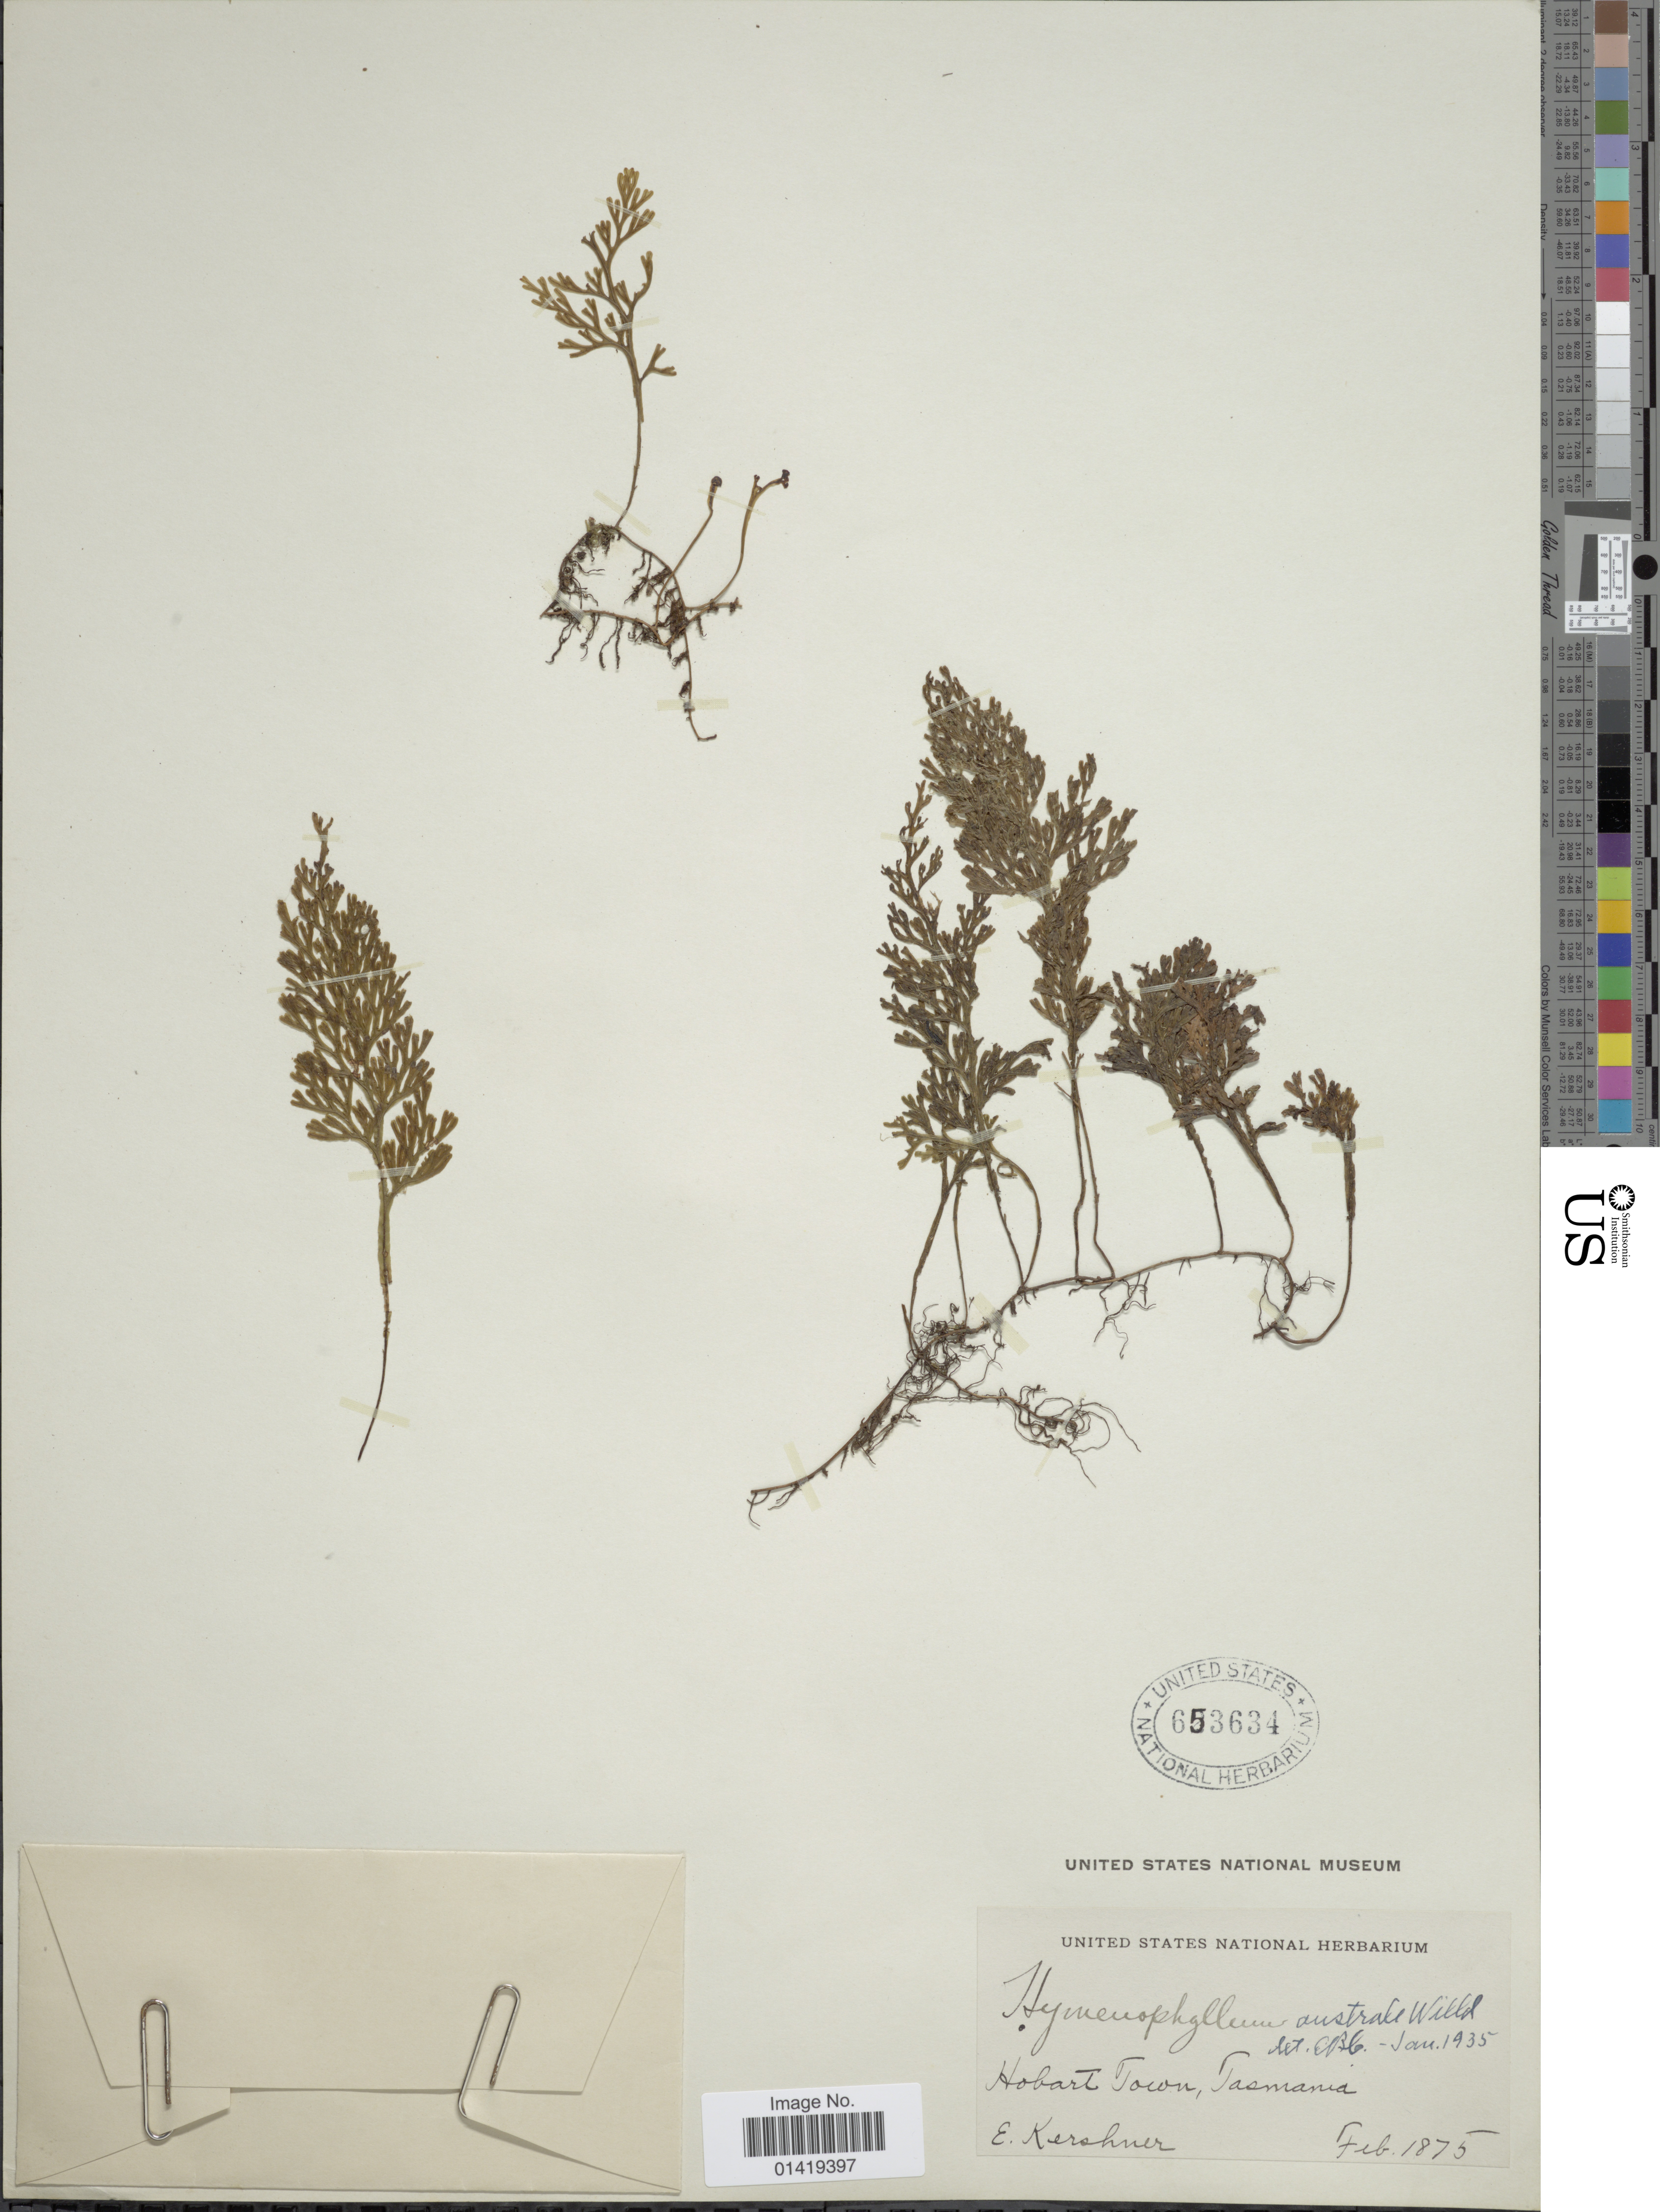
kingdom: Plantae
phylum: Tracheophyta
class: Polypodiopsida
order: Hymenophyllales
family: Hymenophyllaceae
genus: Hymenophyllum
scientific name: Hymenophyllum australe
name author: Willd.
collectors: E. Kershner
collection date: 1875-02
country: Australia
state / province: Tasmania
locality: Hobart Town, Tasmania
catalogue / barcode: US 653634